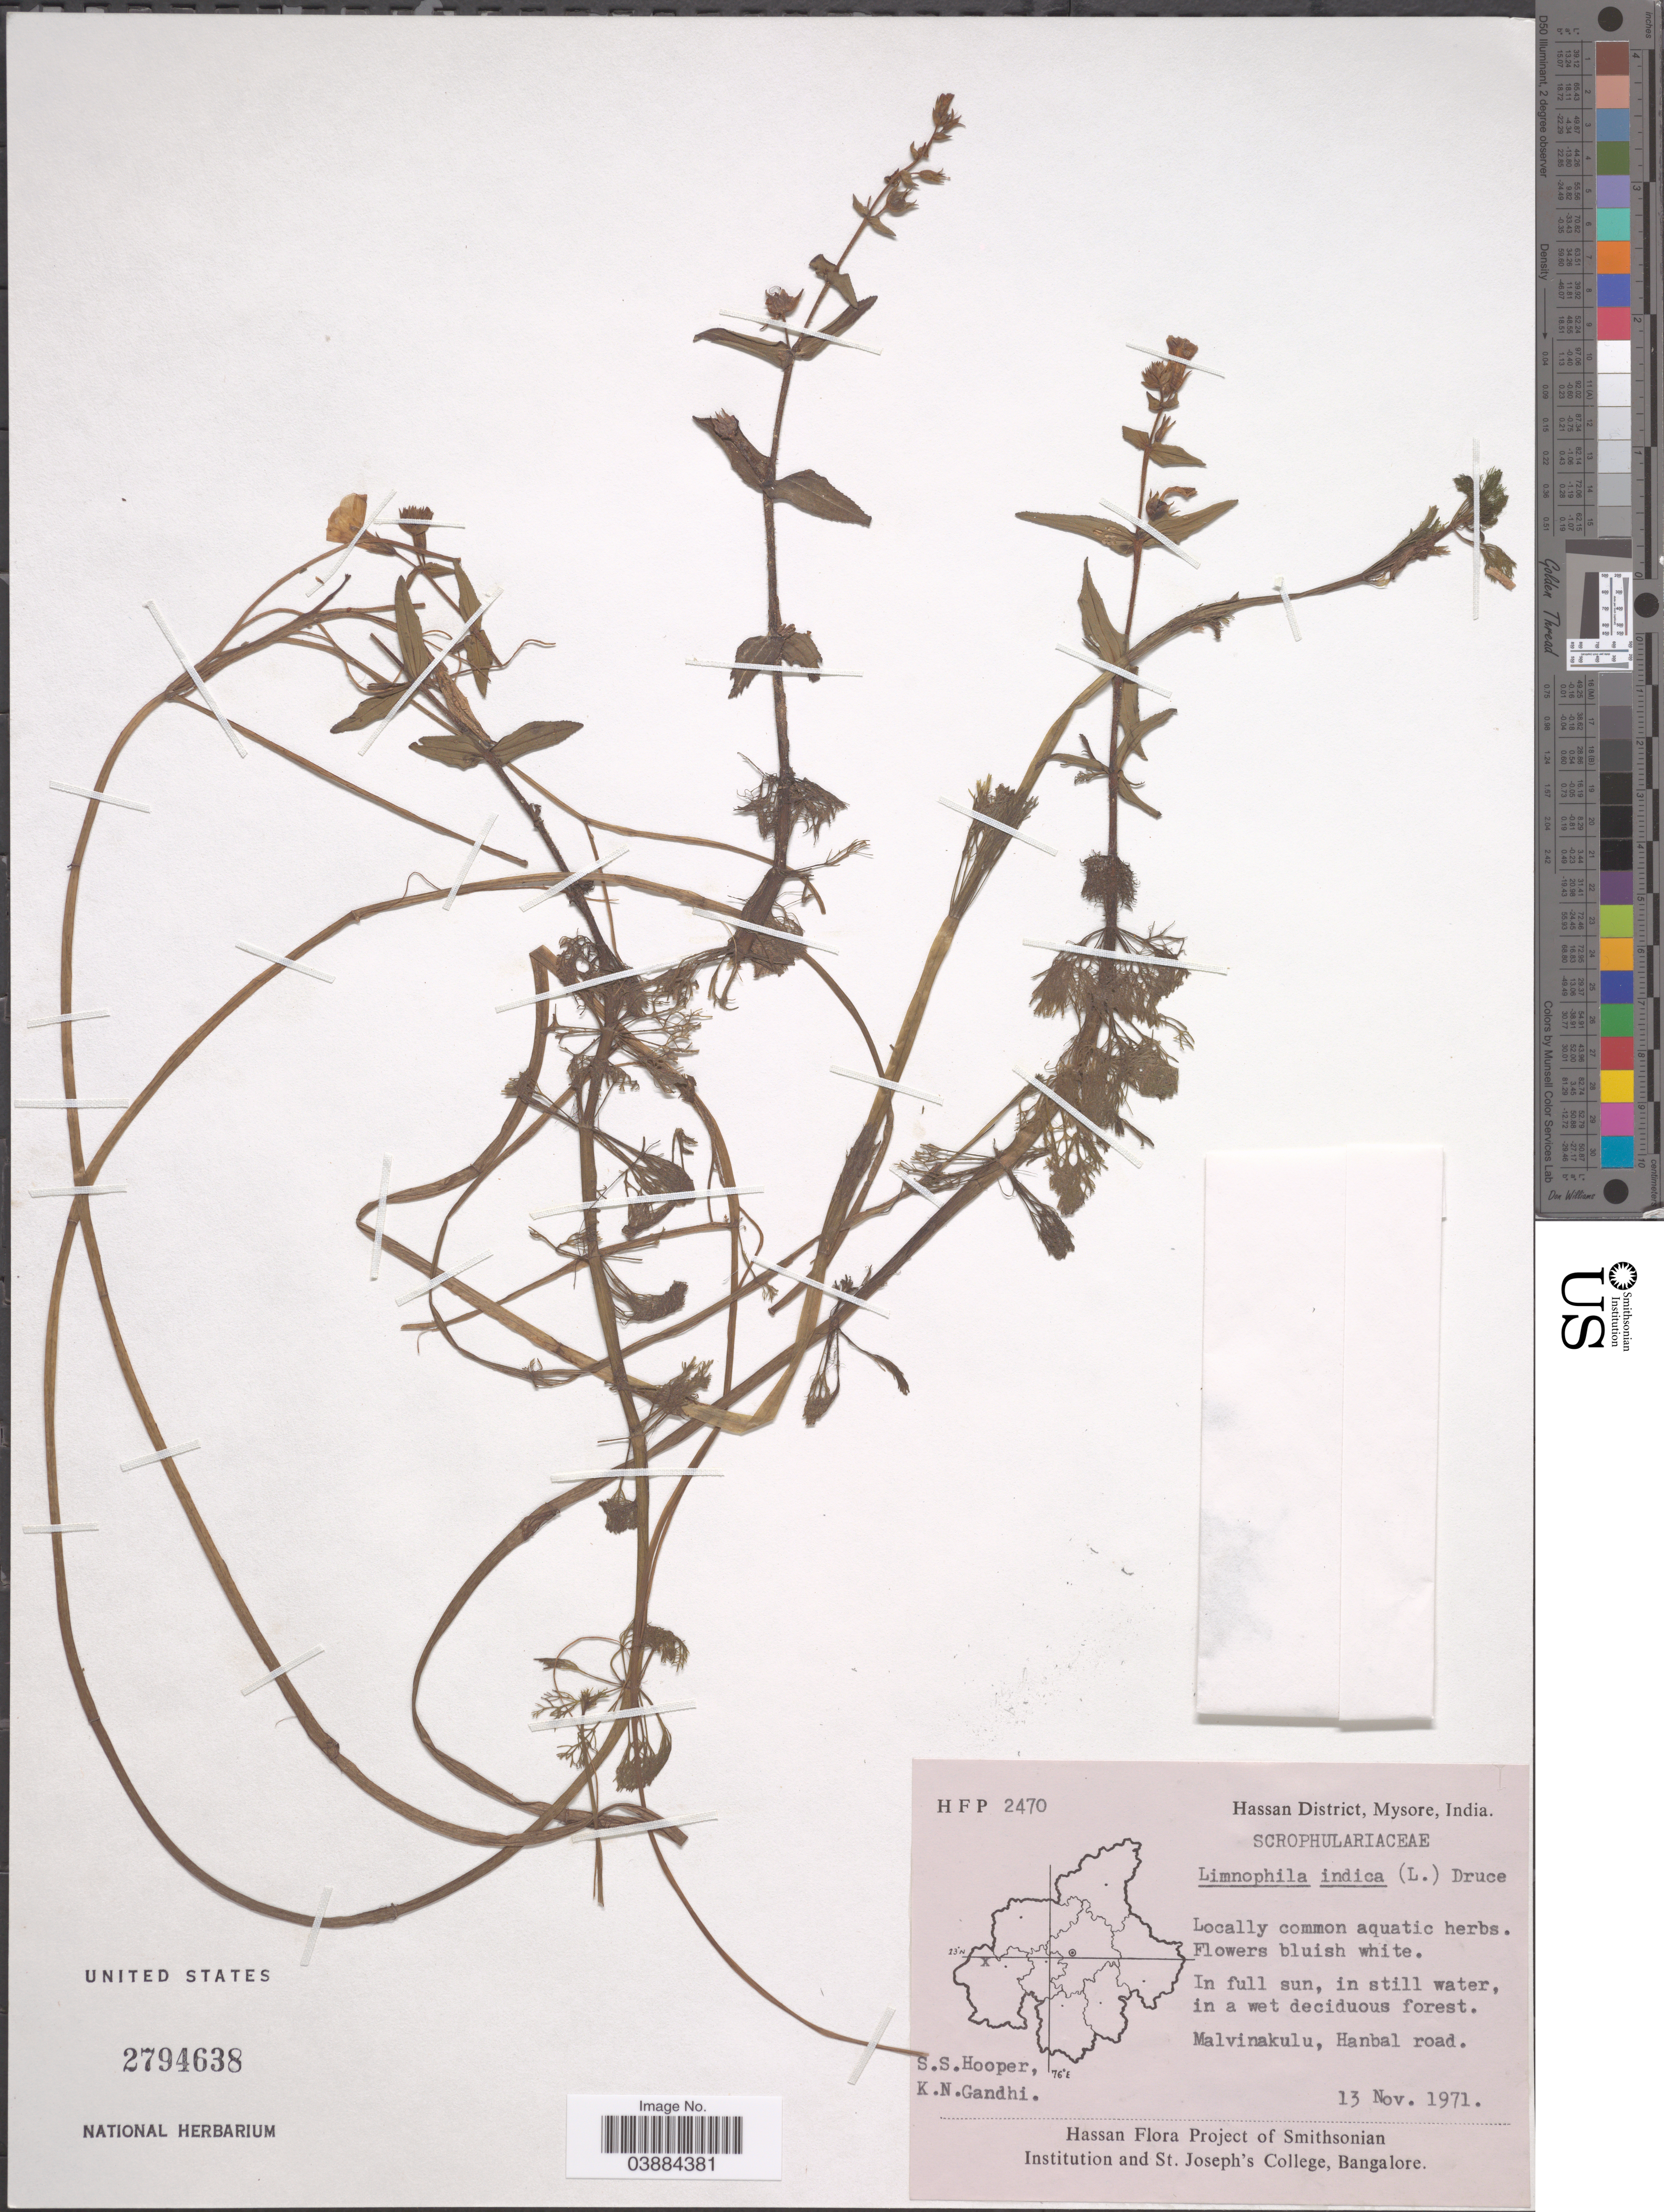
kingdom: Plantae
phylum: Tracheophyta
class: Magnoliopsida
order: Lamiales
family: Plantaginaceae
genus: Limnophila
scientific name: Limnophila indica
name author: (L.) Druce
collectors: S. S. Hooper & K. N. Gandhi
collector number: HFP2470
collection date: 1971-11-13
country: India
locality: Hassan District, Mysore. Malvinakulu, Hanbal road.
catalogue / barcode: US 2794638